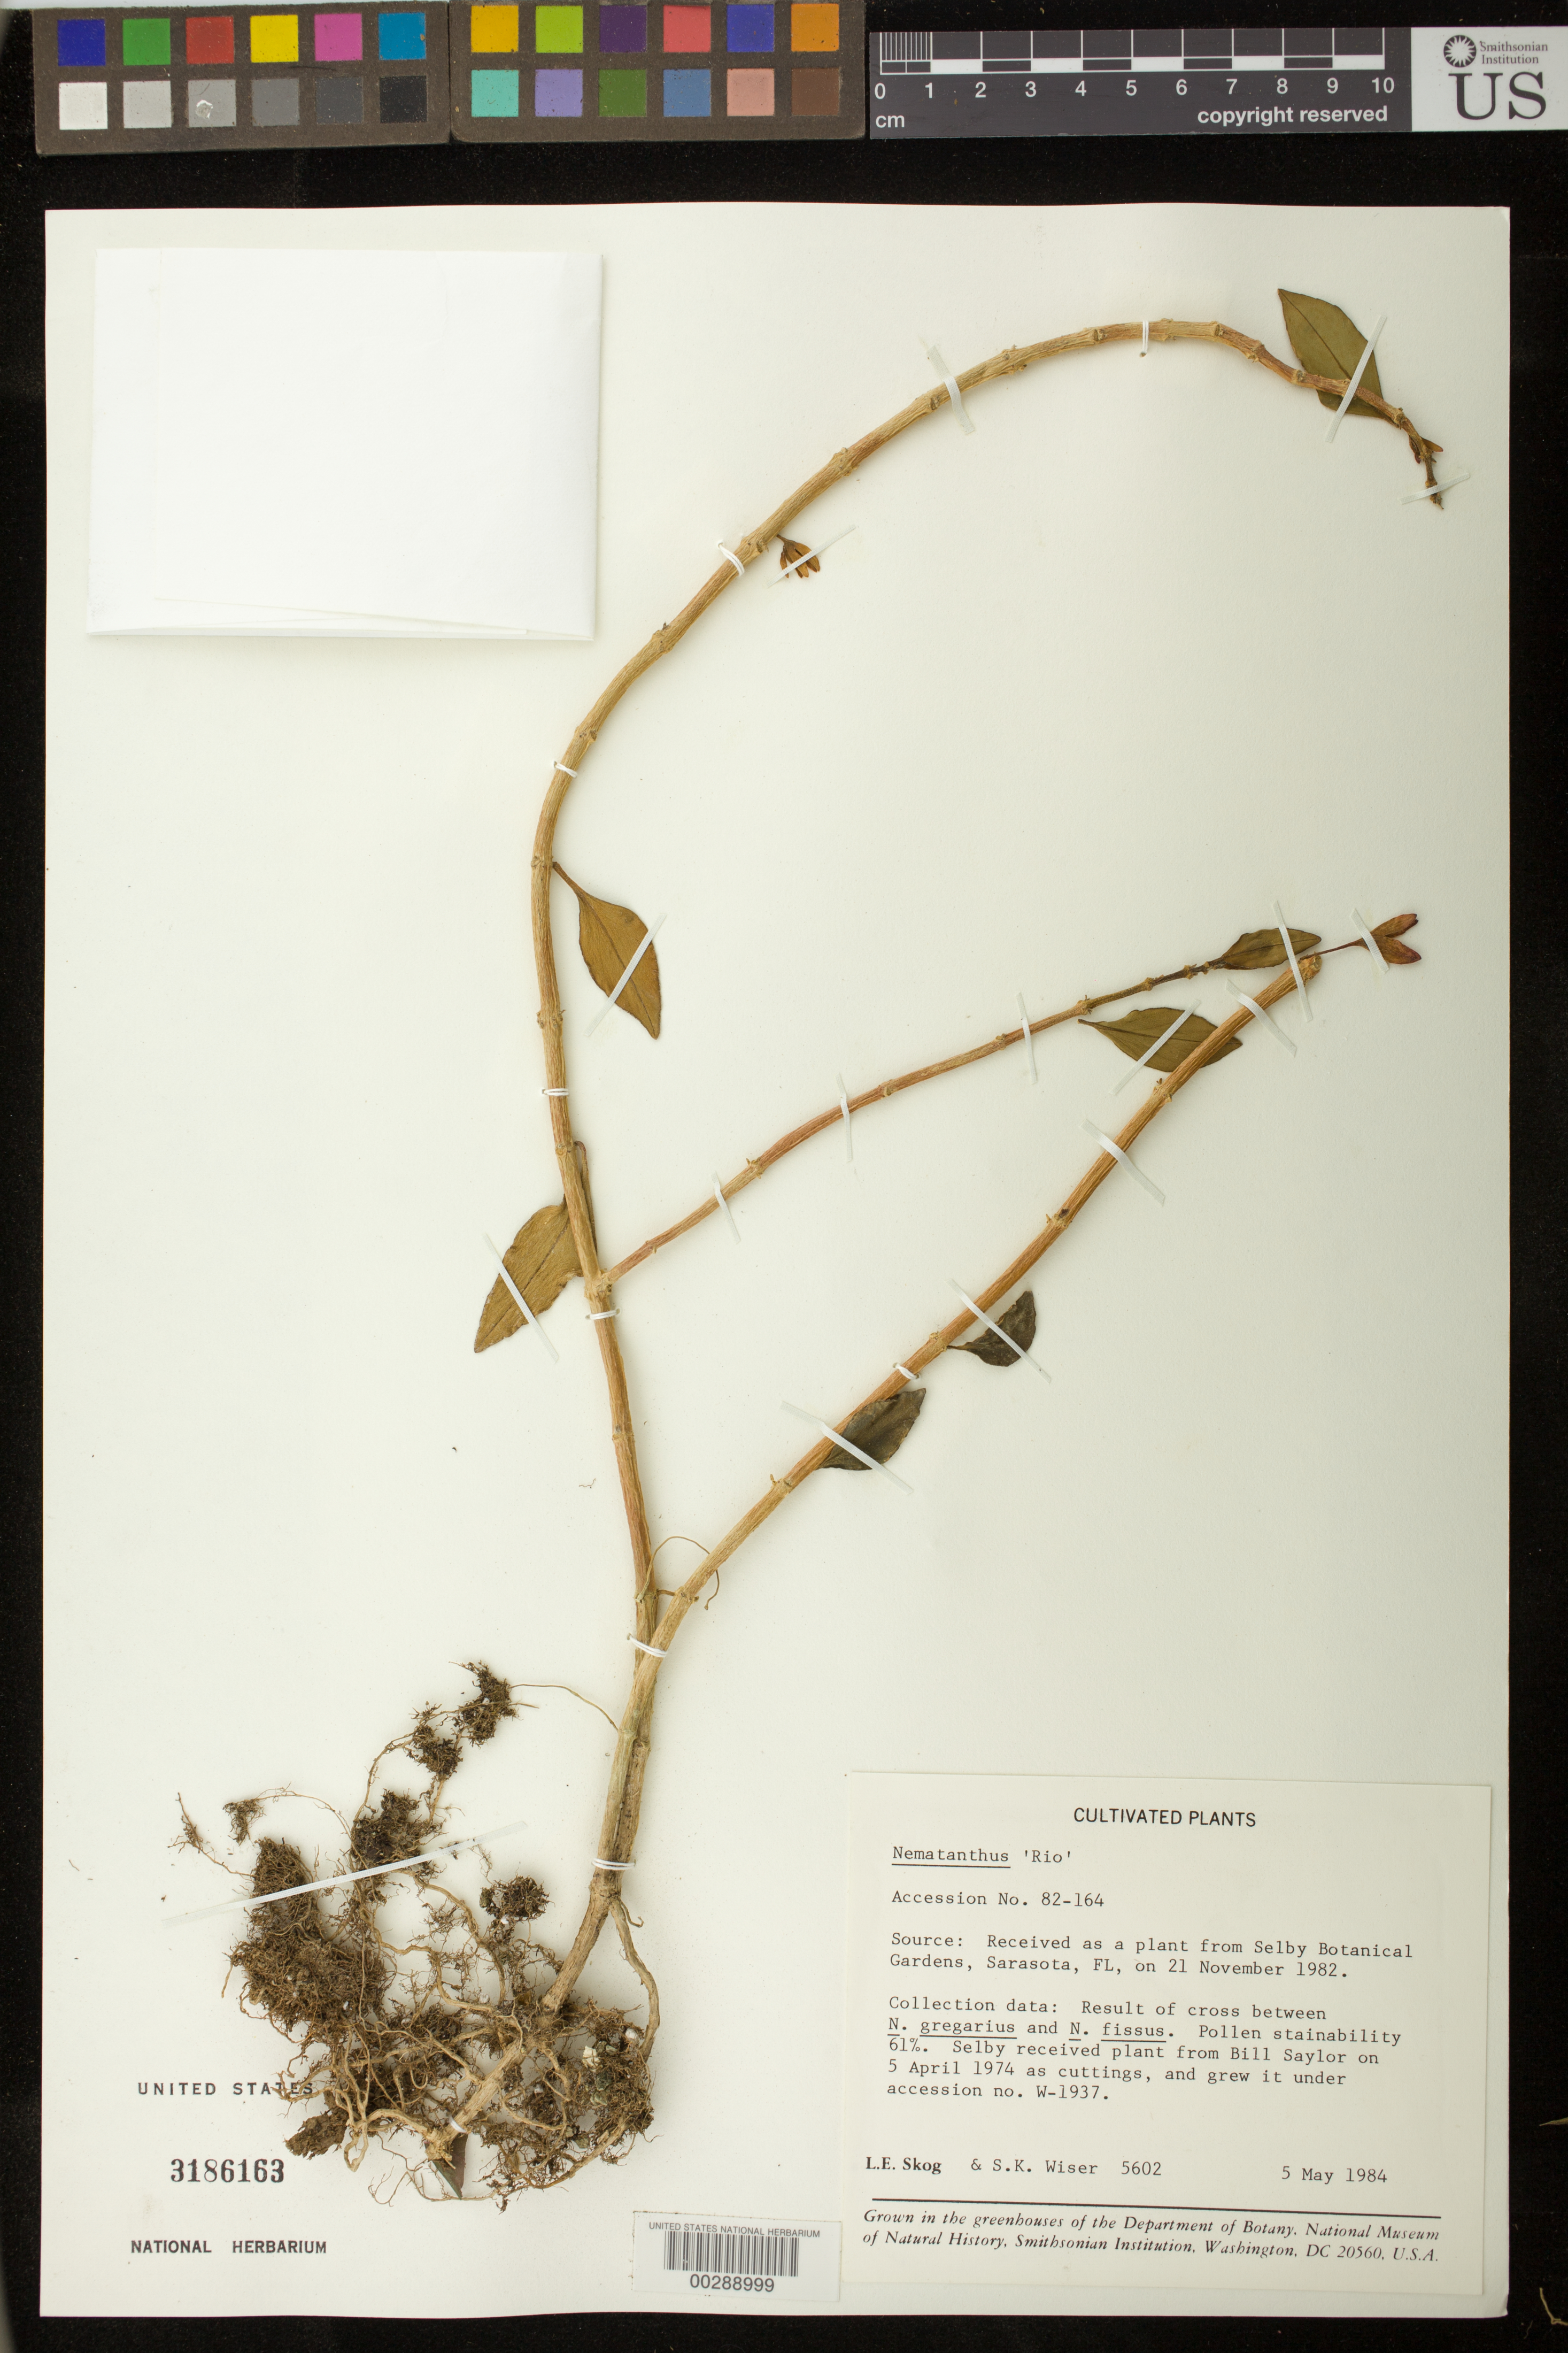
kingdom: Plantae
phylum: Tracheophyta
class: Magnoliopsida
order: Lamiales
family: Gesneriaceae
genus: Nematanthus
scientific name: Nematanthus 'Rio'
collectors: L. E. Skog & S. Wiser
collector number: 5602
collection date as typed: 05 May 1984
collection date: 1984-05-05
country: United States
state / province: District of Columbia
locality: U.S.A, District of Columbia, greenhouse at US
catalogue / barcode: US 3186163